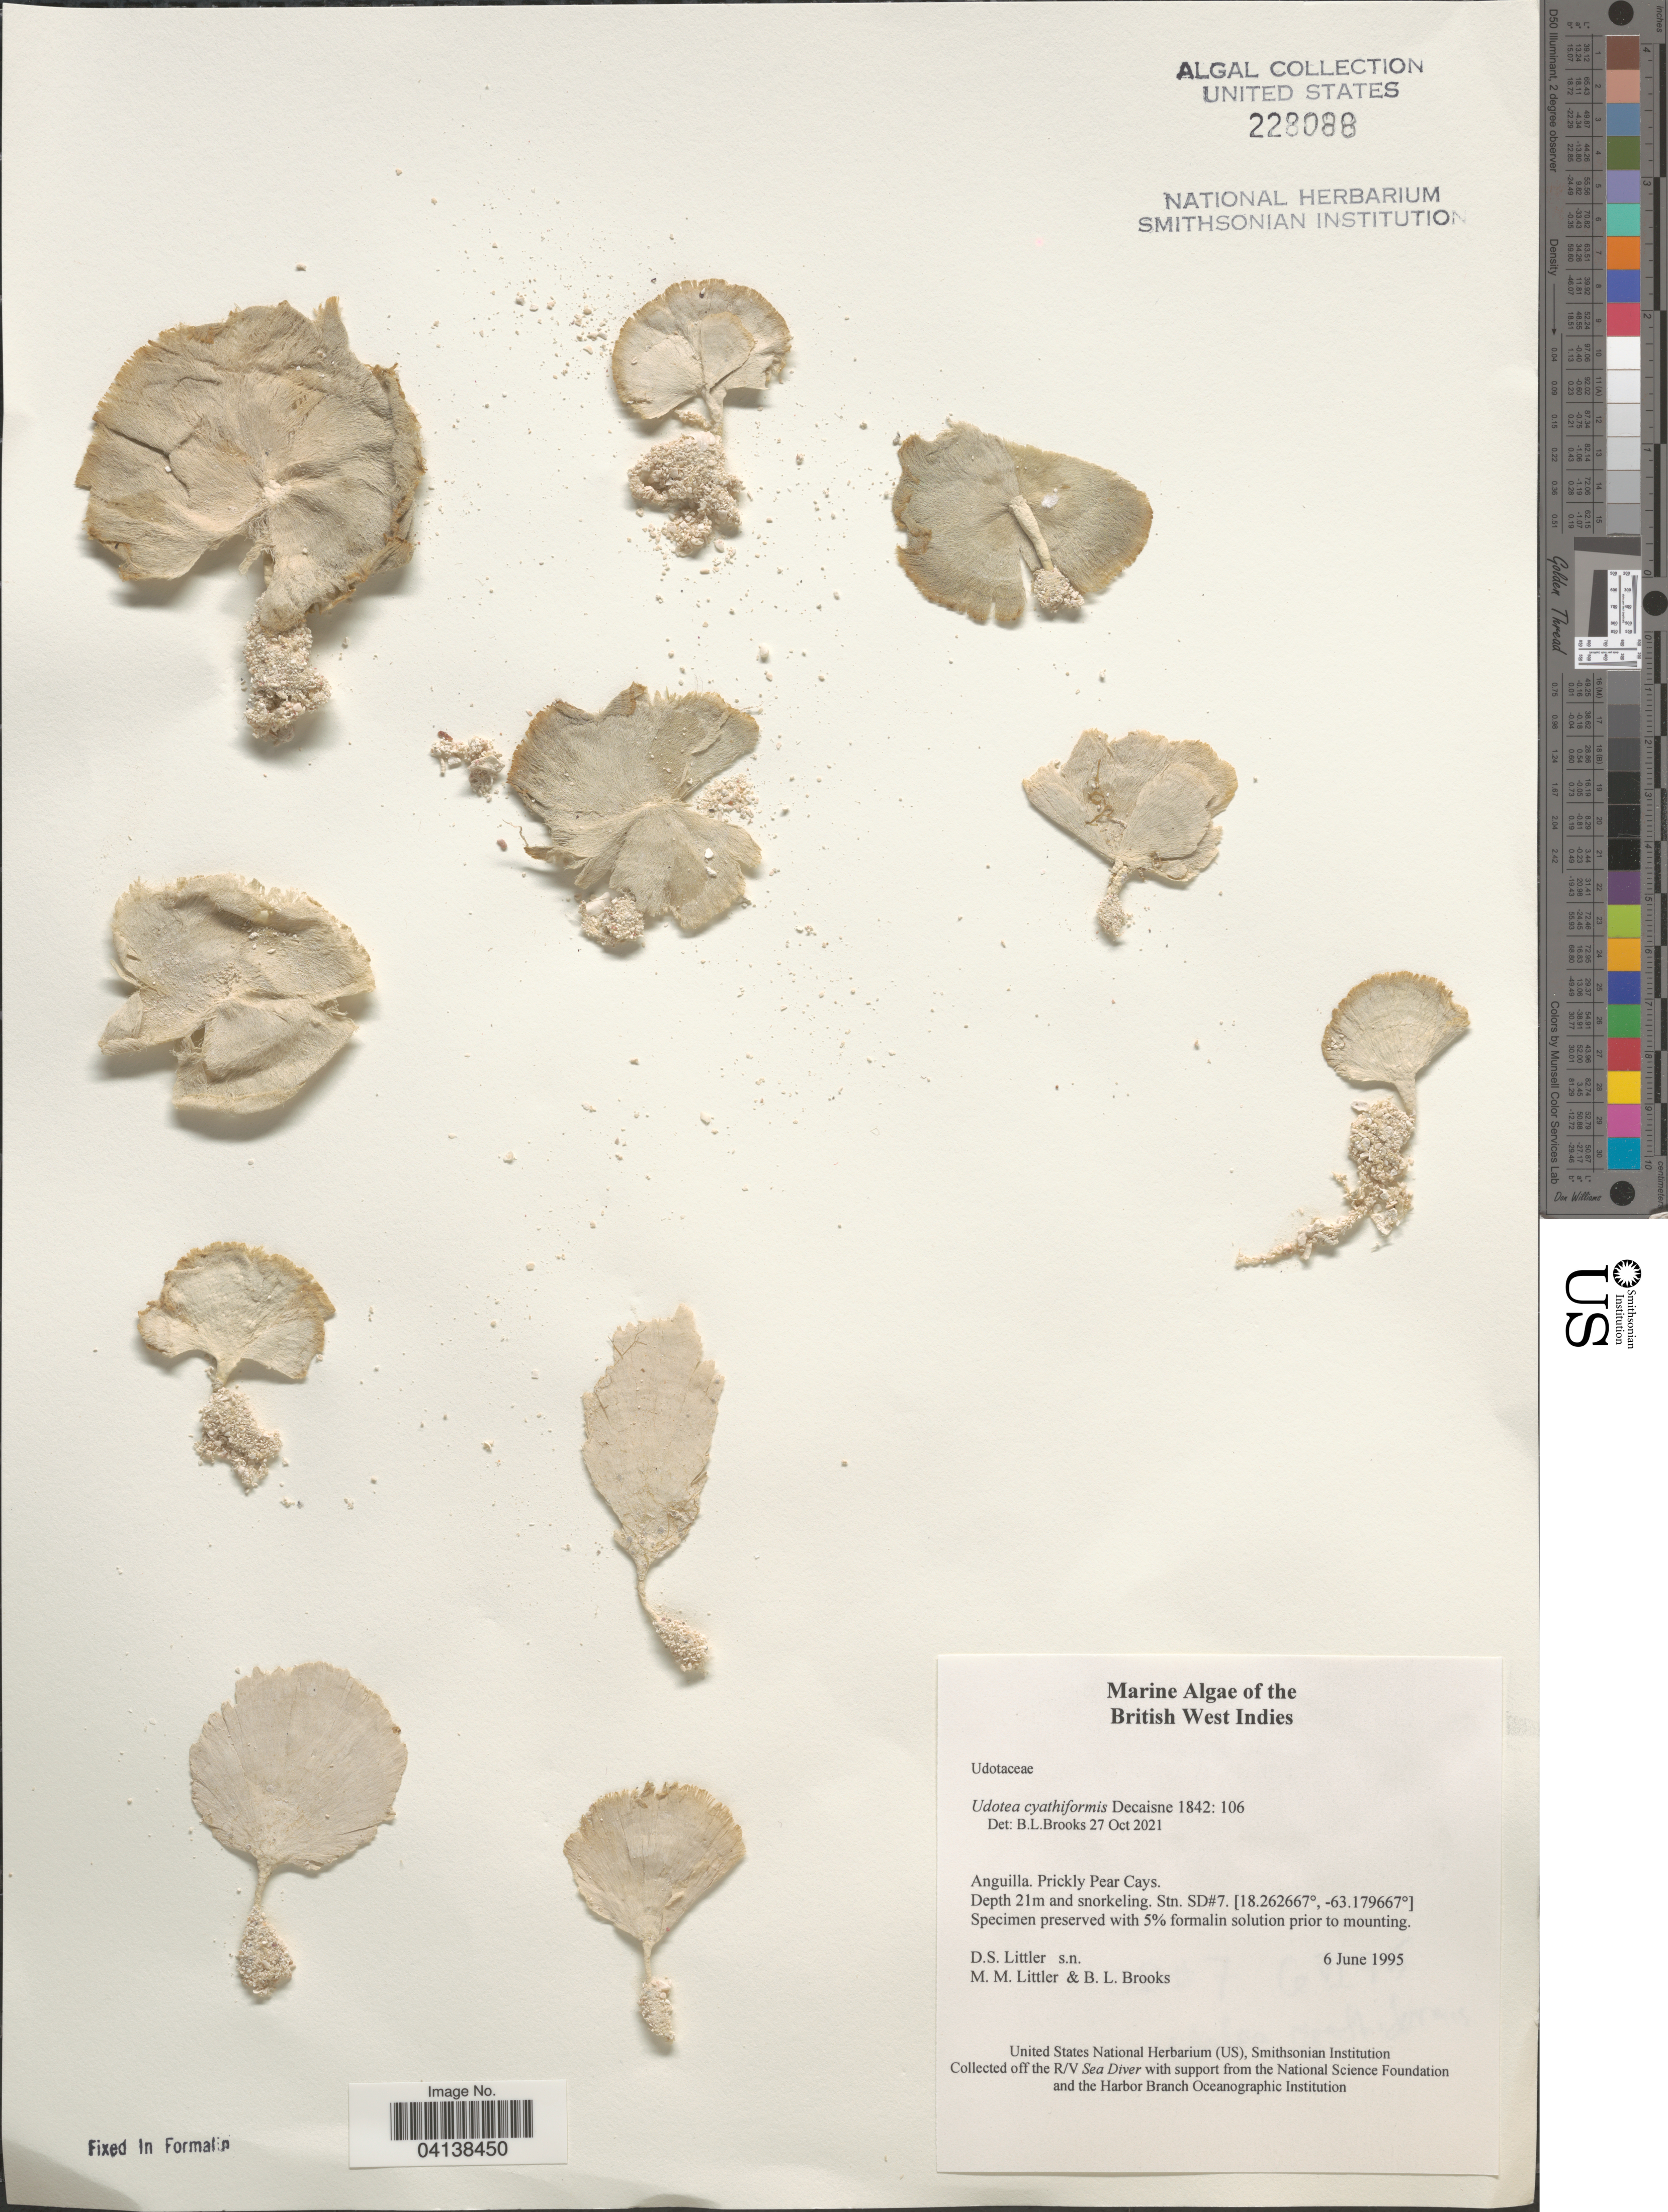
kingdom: Plantae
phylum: Chlorophyta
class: Ulvophyceae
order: Bryopsidales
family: Udoteaceae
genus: Udotea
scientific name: Udotea cyathiformis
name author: Decne.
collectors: D. S. Littler & B. Brooks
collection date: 1995-06-06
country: Anguilla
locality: British West Indies. Prickly Pear Cays. Stn. SD#7.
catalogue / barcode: US 228088